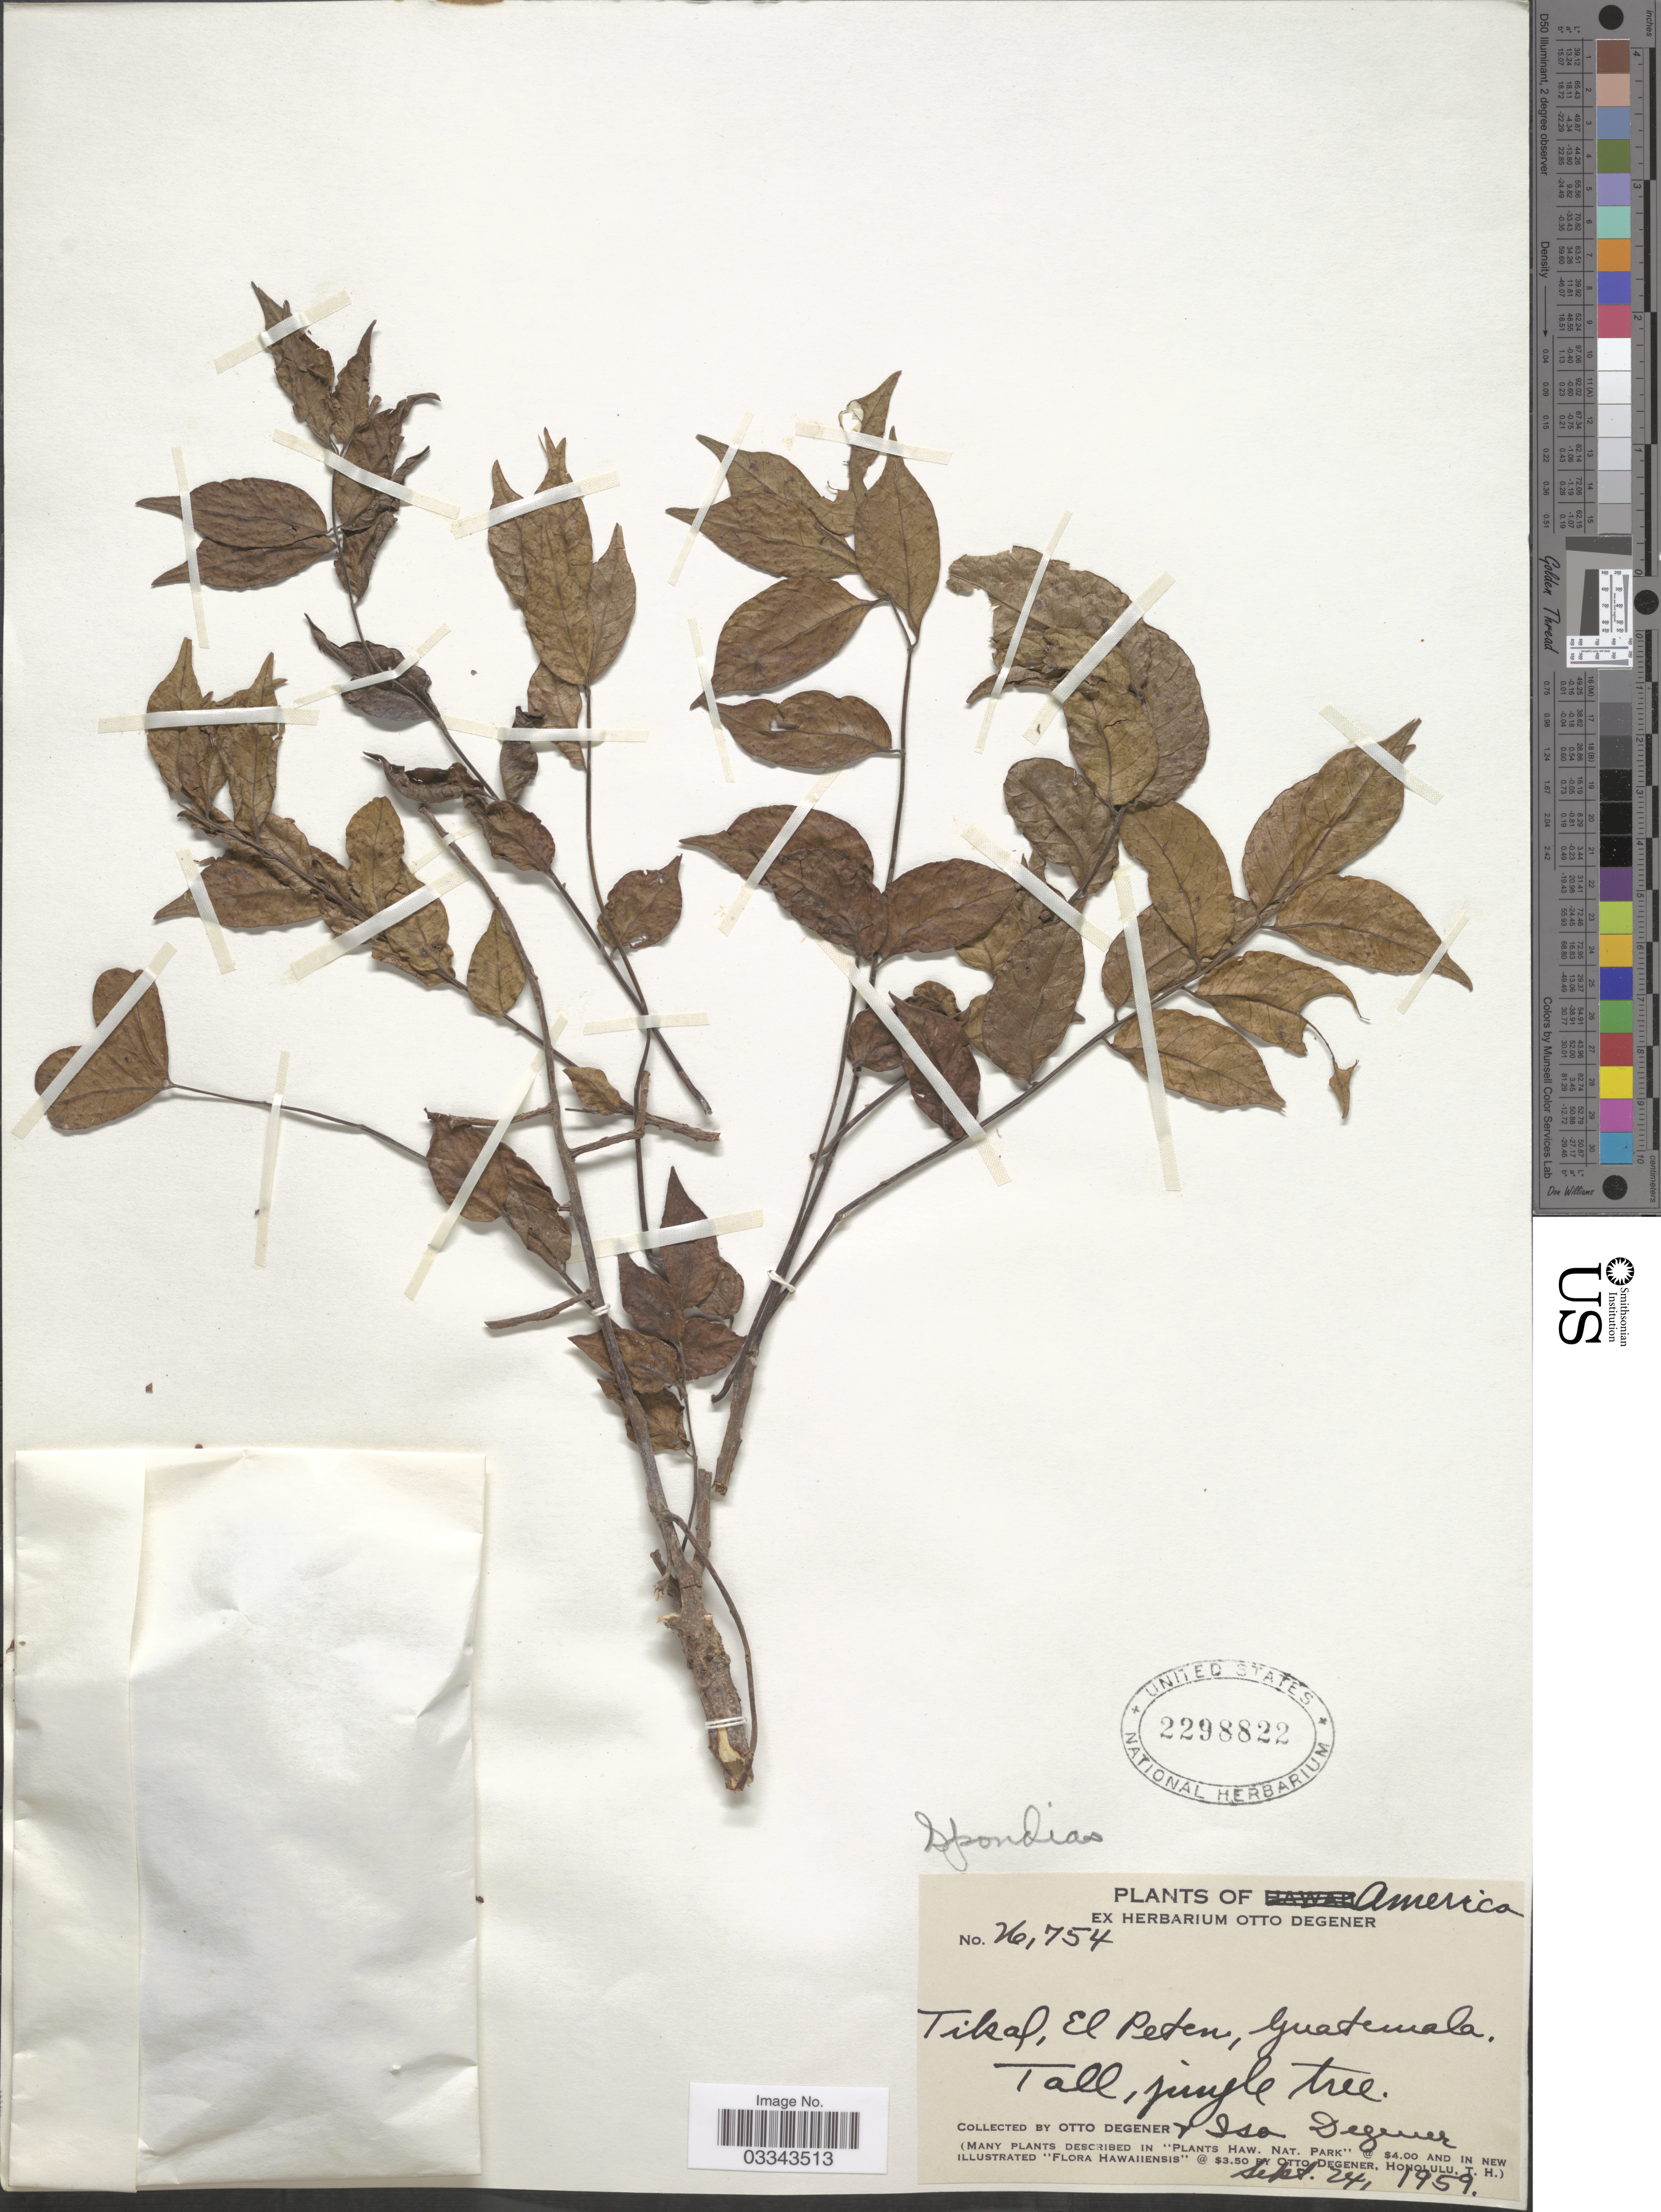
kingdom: Plantae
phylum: Tracheophyta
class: Magnoliopsida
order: Sapindales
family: Anacardiaceae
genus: Spondias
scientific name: Spondias radlkoferi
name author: Donn. Sm.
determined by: Mitchell, John D.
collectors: O. Degener & I. Degener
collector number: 26754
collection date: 1959-09-24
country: Guatemala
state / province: El Petén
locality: Tikal.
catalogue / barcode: US 2298822